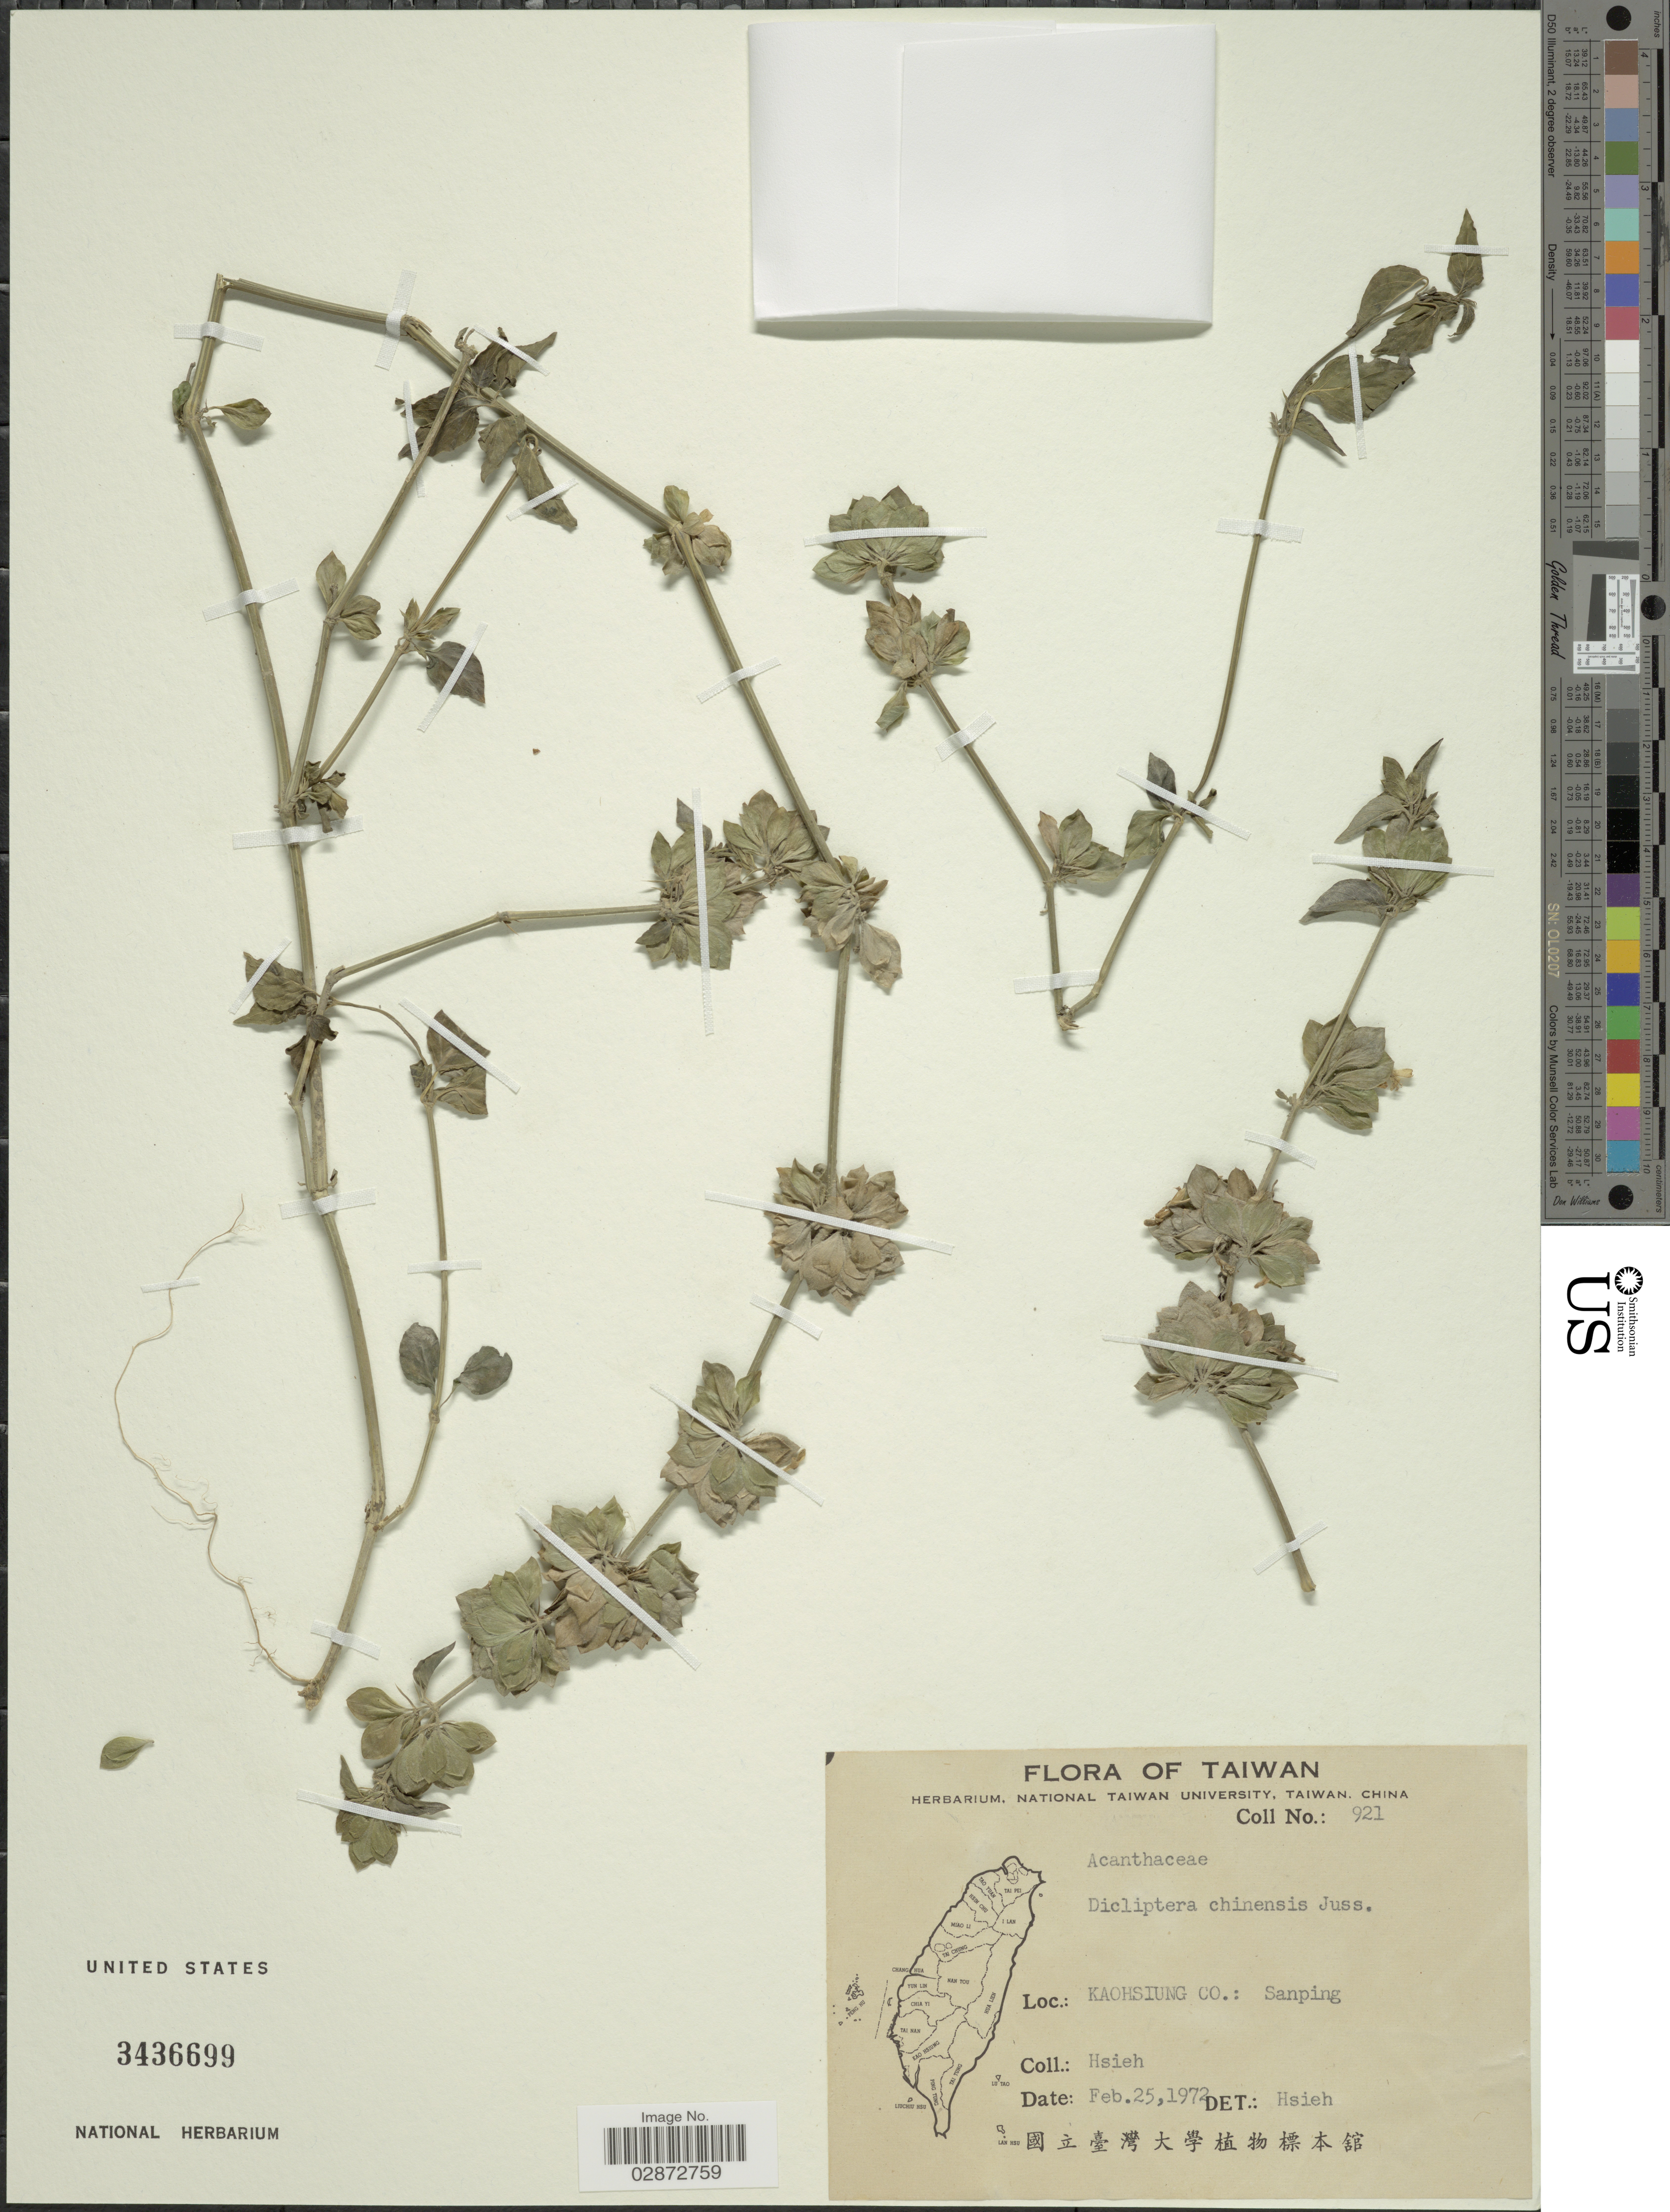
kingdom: Plantae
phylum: Tracheophyta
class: Magnoliopsida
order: Lamiales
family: Acanthaceae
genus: Dicliptera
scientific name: Dicliptera chinensis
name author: (L.) Juss.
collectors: C. F. Hsieh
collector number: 921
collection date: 1972-02-25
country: Taiwan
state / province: Kaohsiung City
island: Taiwan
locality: Kaohsiung Co.: Sanping.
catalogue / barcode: US 3436699